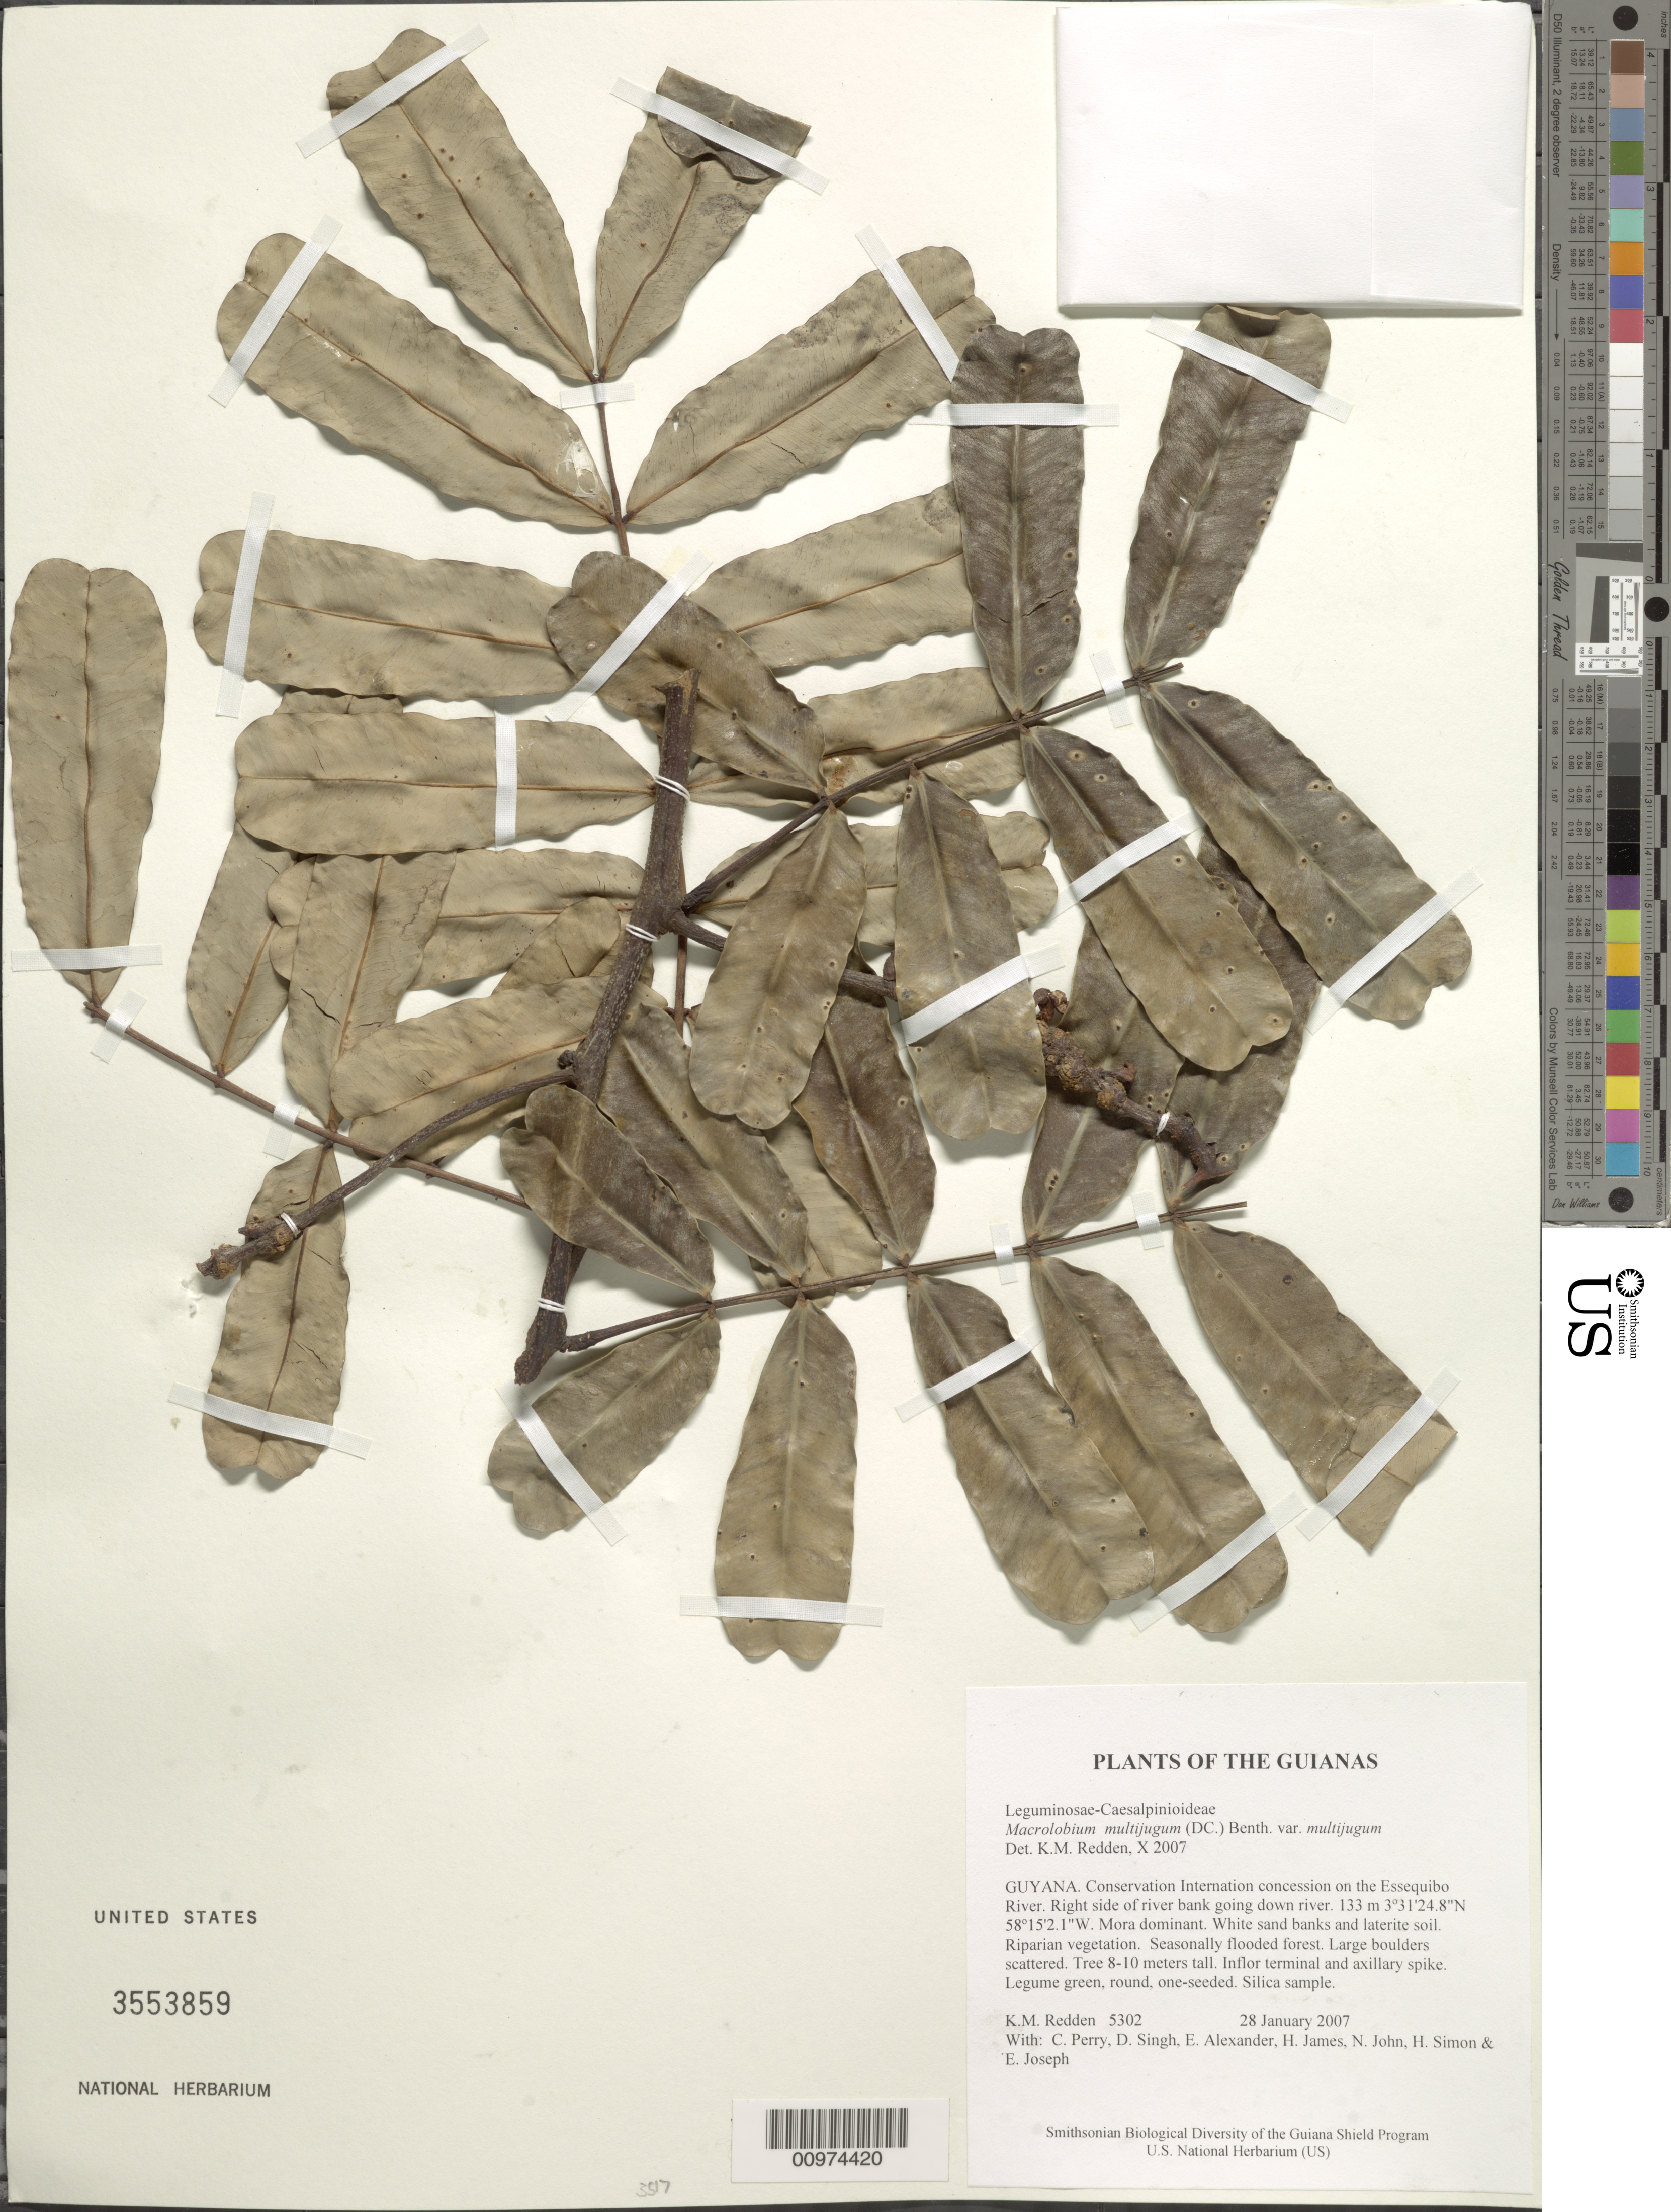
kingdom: Plantae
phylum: Tracheophyta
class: Magnoliopsida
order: Fabales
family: Fabaceae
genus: Macrolobium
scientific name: Macrolobium multijugum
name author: (DC.) Benth.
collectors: K. M. Redden, C. Perry, D. Singh, E. Alexander, H. James, N. John, H. Simon & E. Joseph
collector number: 5302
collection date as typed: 28 January 2007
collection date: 2007-01-28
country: Guyana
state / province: U. Takutu-U. Essequibo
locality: Conservation International concession on the Essequibo River. Right side of river bank going down river.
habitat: Mora dominant. White sand banks and laterite soil. Riparian vegetation. Seasonally flooded forest. Large boulders scattered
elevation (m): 133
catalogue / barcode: US 3553859